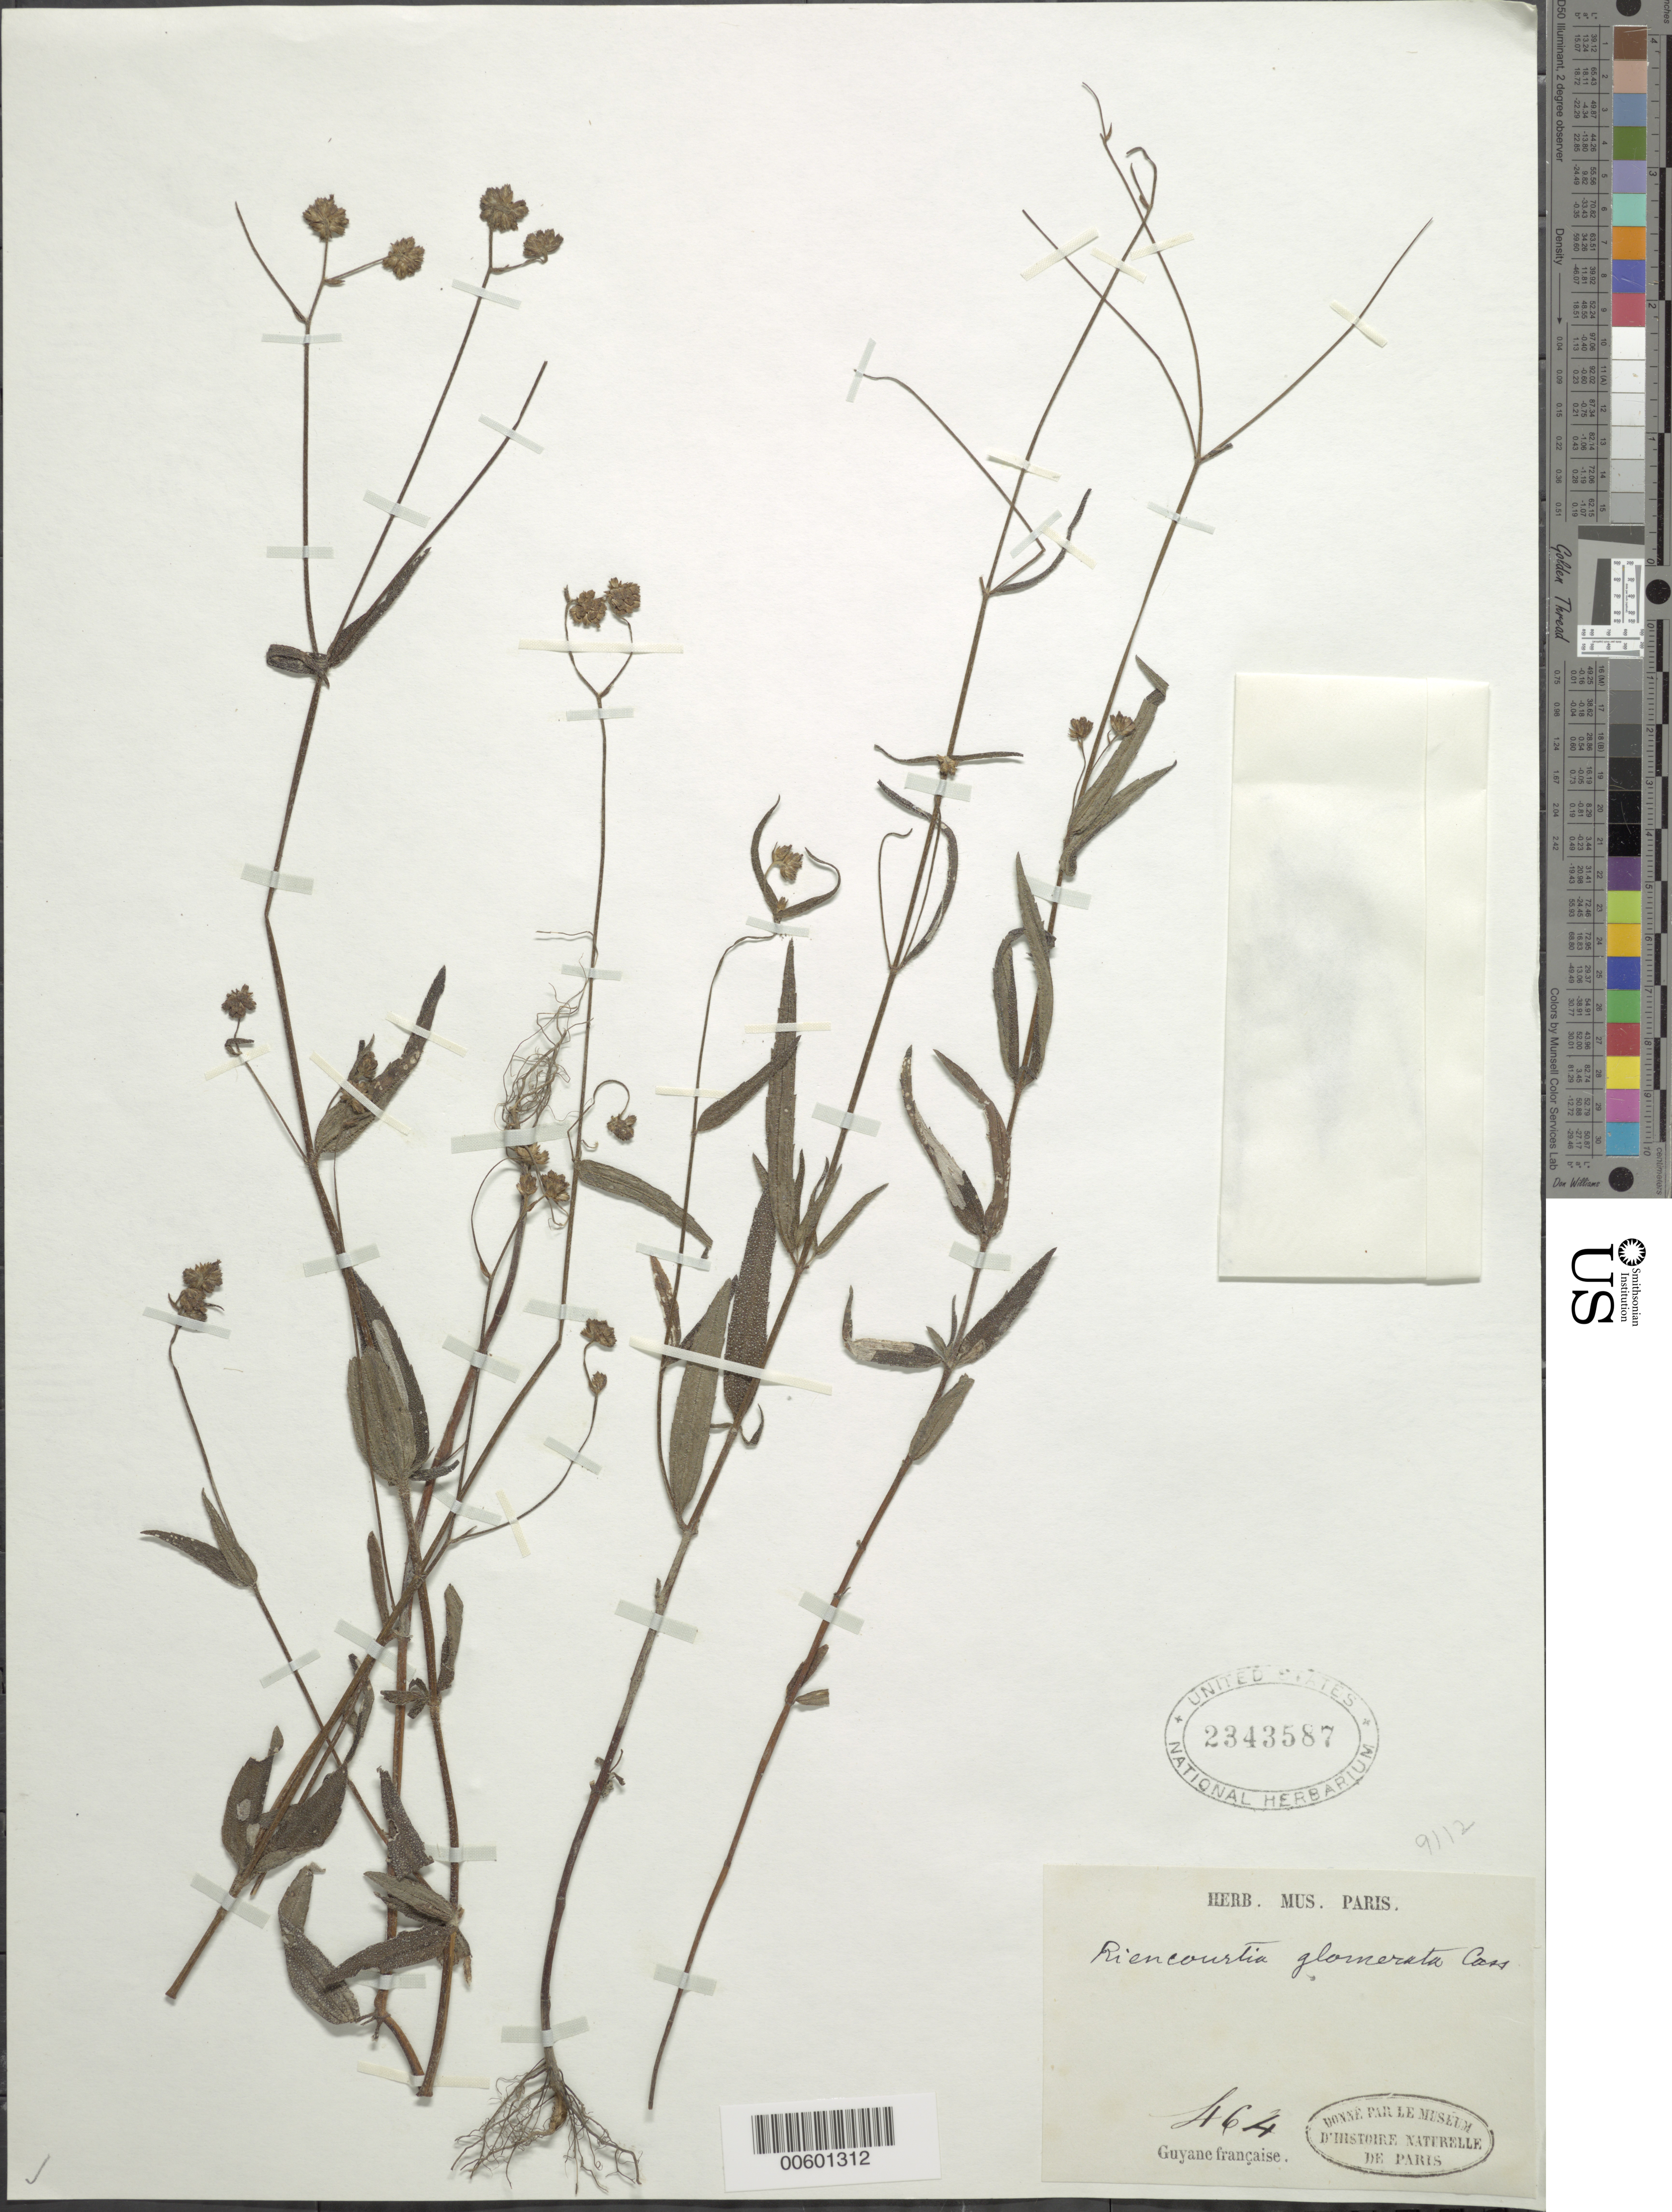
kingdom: Plantae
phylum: Tracheophyta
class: Magnoliopsida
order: Asterales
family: Asteraceae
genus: Riencourtia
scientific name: Riencourtia glomerata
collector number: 464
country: French Guiana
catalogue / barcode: US 2343587